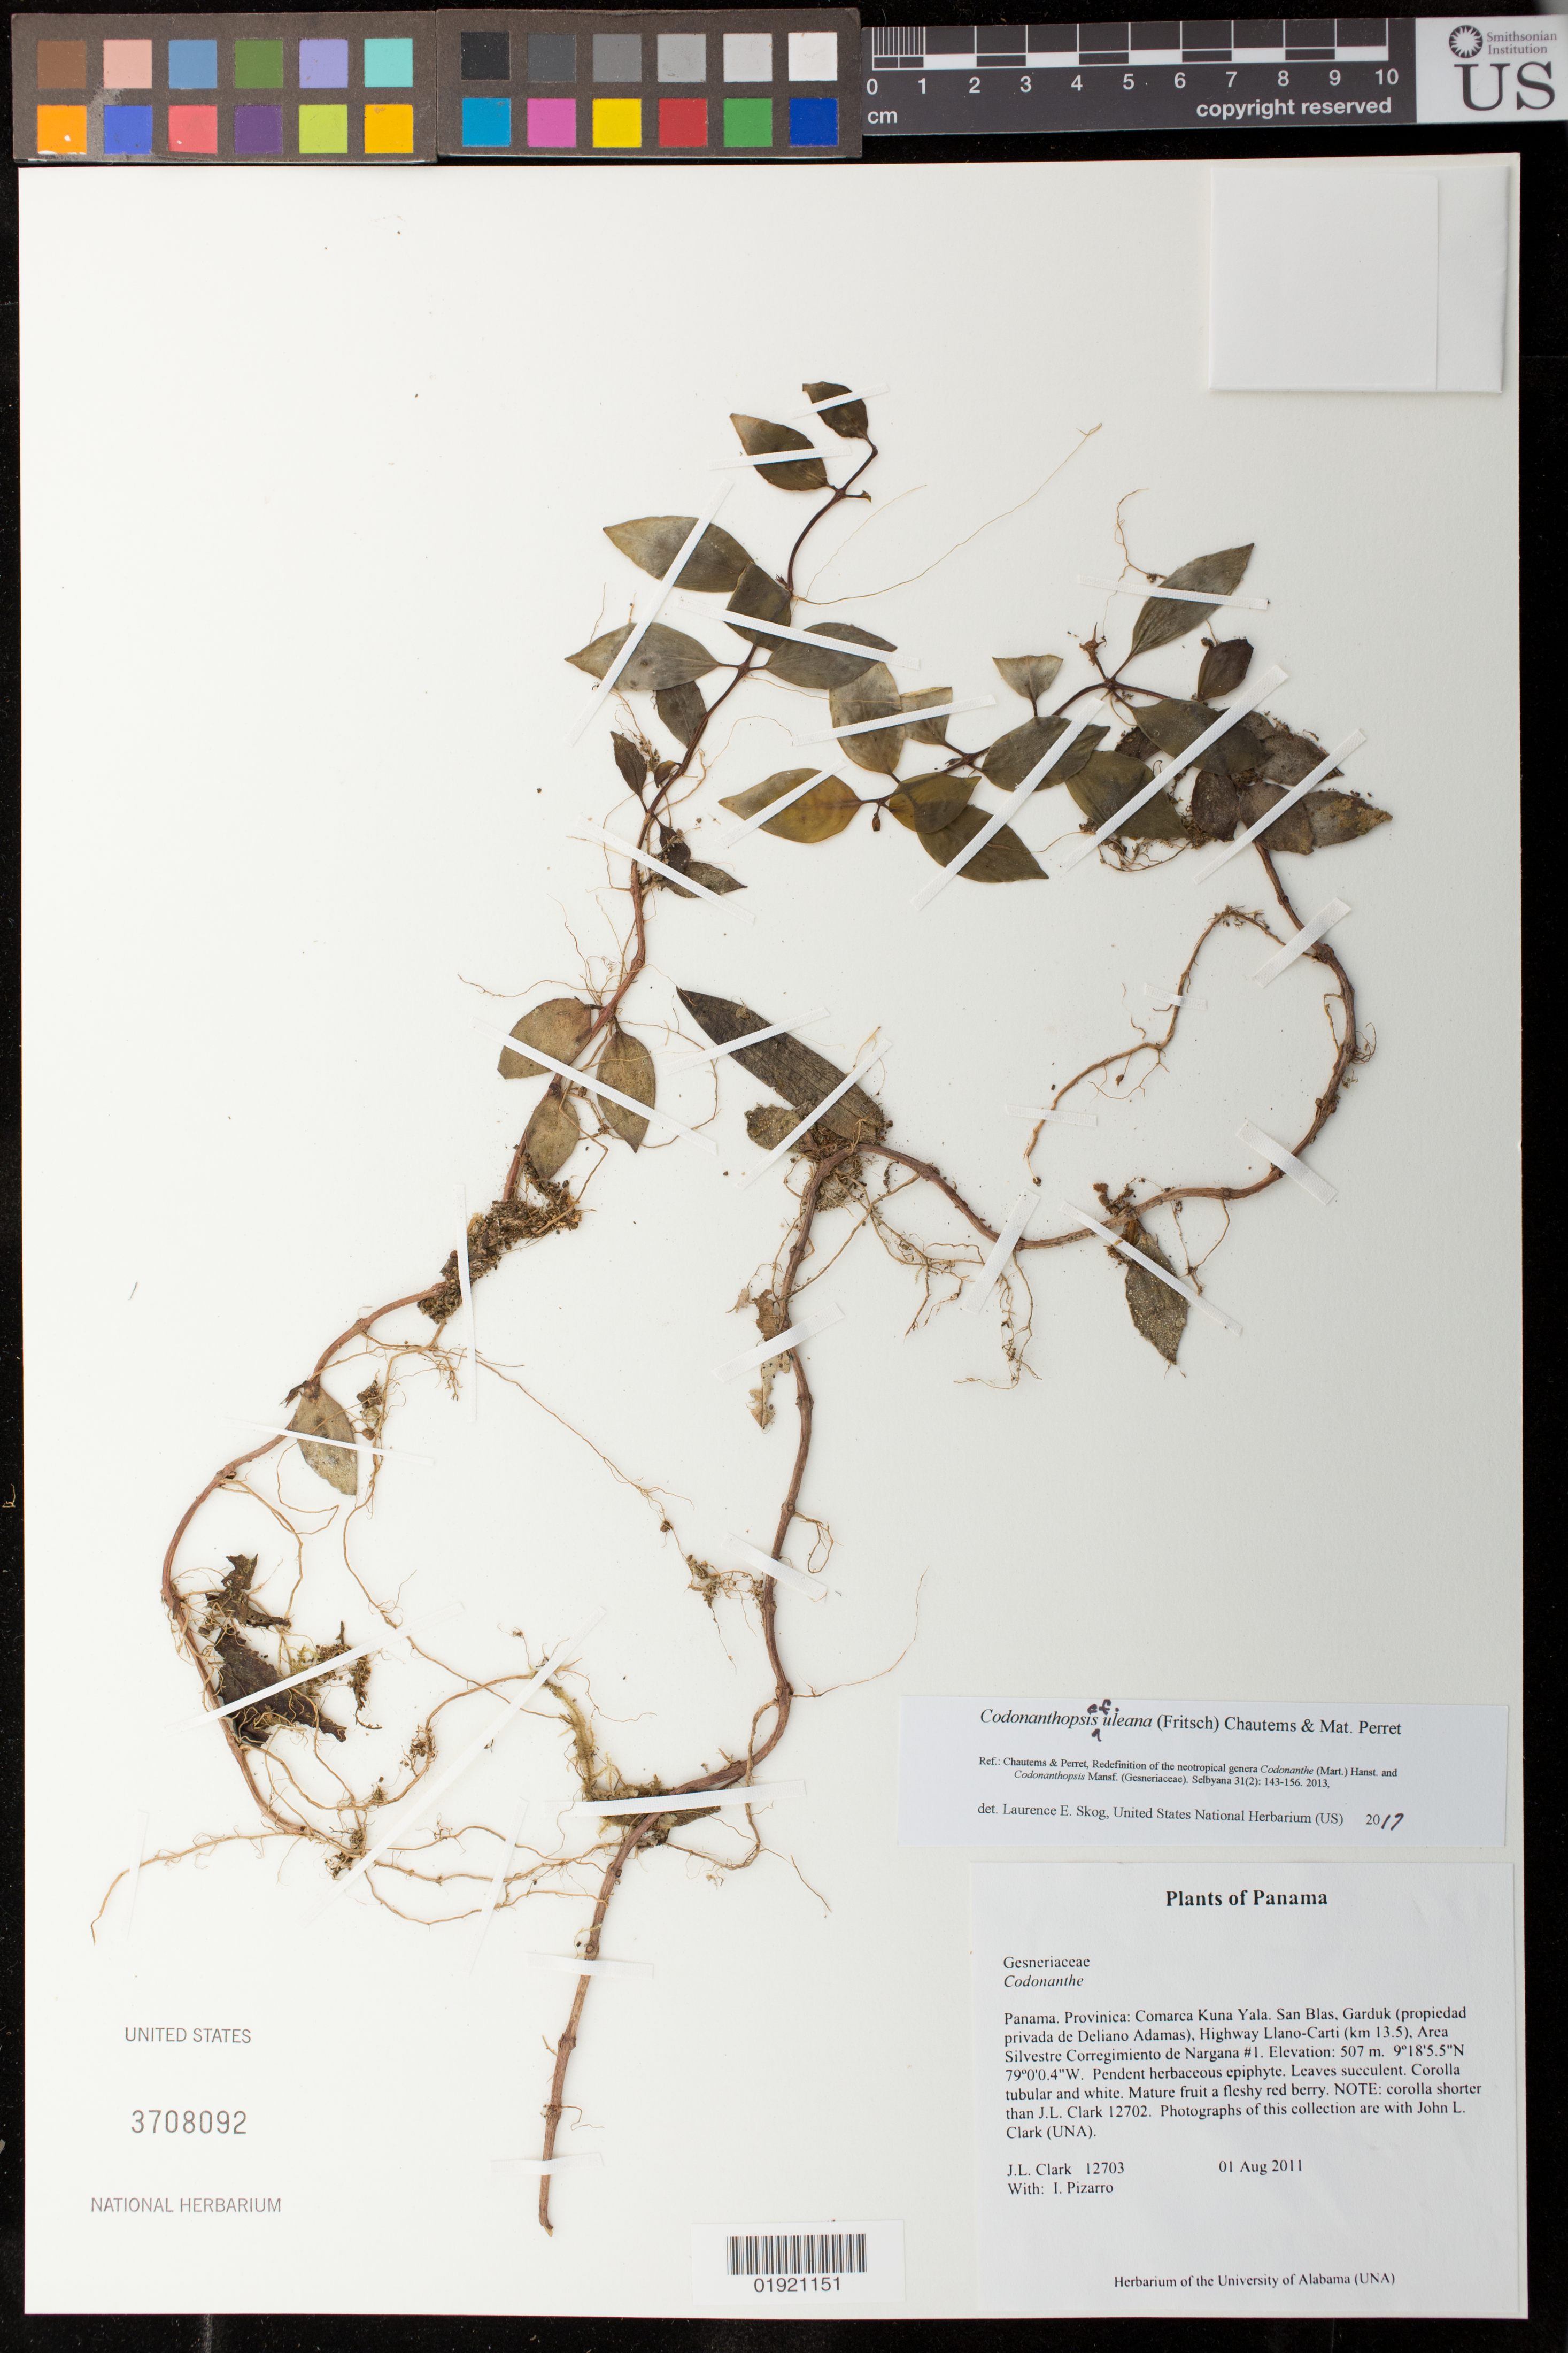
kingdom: Plantae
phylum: Tracheophyta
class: Magnoliopsida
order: Lamiales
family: Gesneriaceae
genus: Codonanthopsis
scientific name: Codonanthopsis uleana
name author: (Fritsch) Chautems & Mat.Perret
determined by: Skog, Laurence E.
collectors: J. L. Clark & I. Pizarro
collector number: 12703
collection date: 2011-08-01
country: Panama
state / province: Kuna Yala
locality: Provincia: Comarca Kuna Yala. San Blas, Garduk (propriedad privada de Deliano Adamas), Highway Llano-Carti (km 13.5). Area Silvestre Corregimiento de Nargana #1.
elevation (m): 507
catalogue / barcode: US 3708092